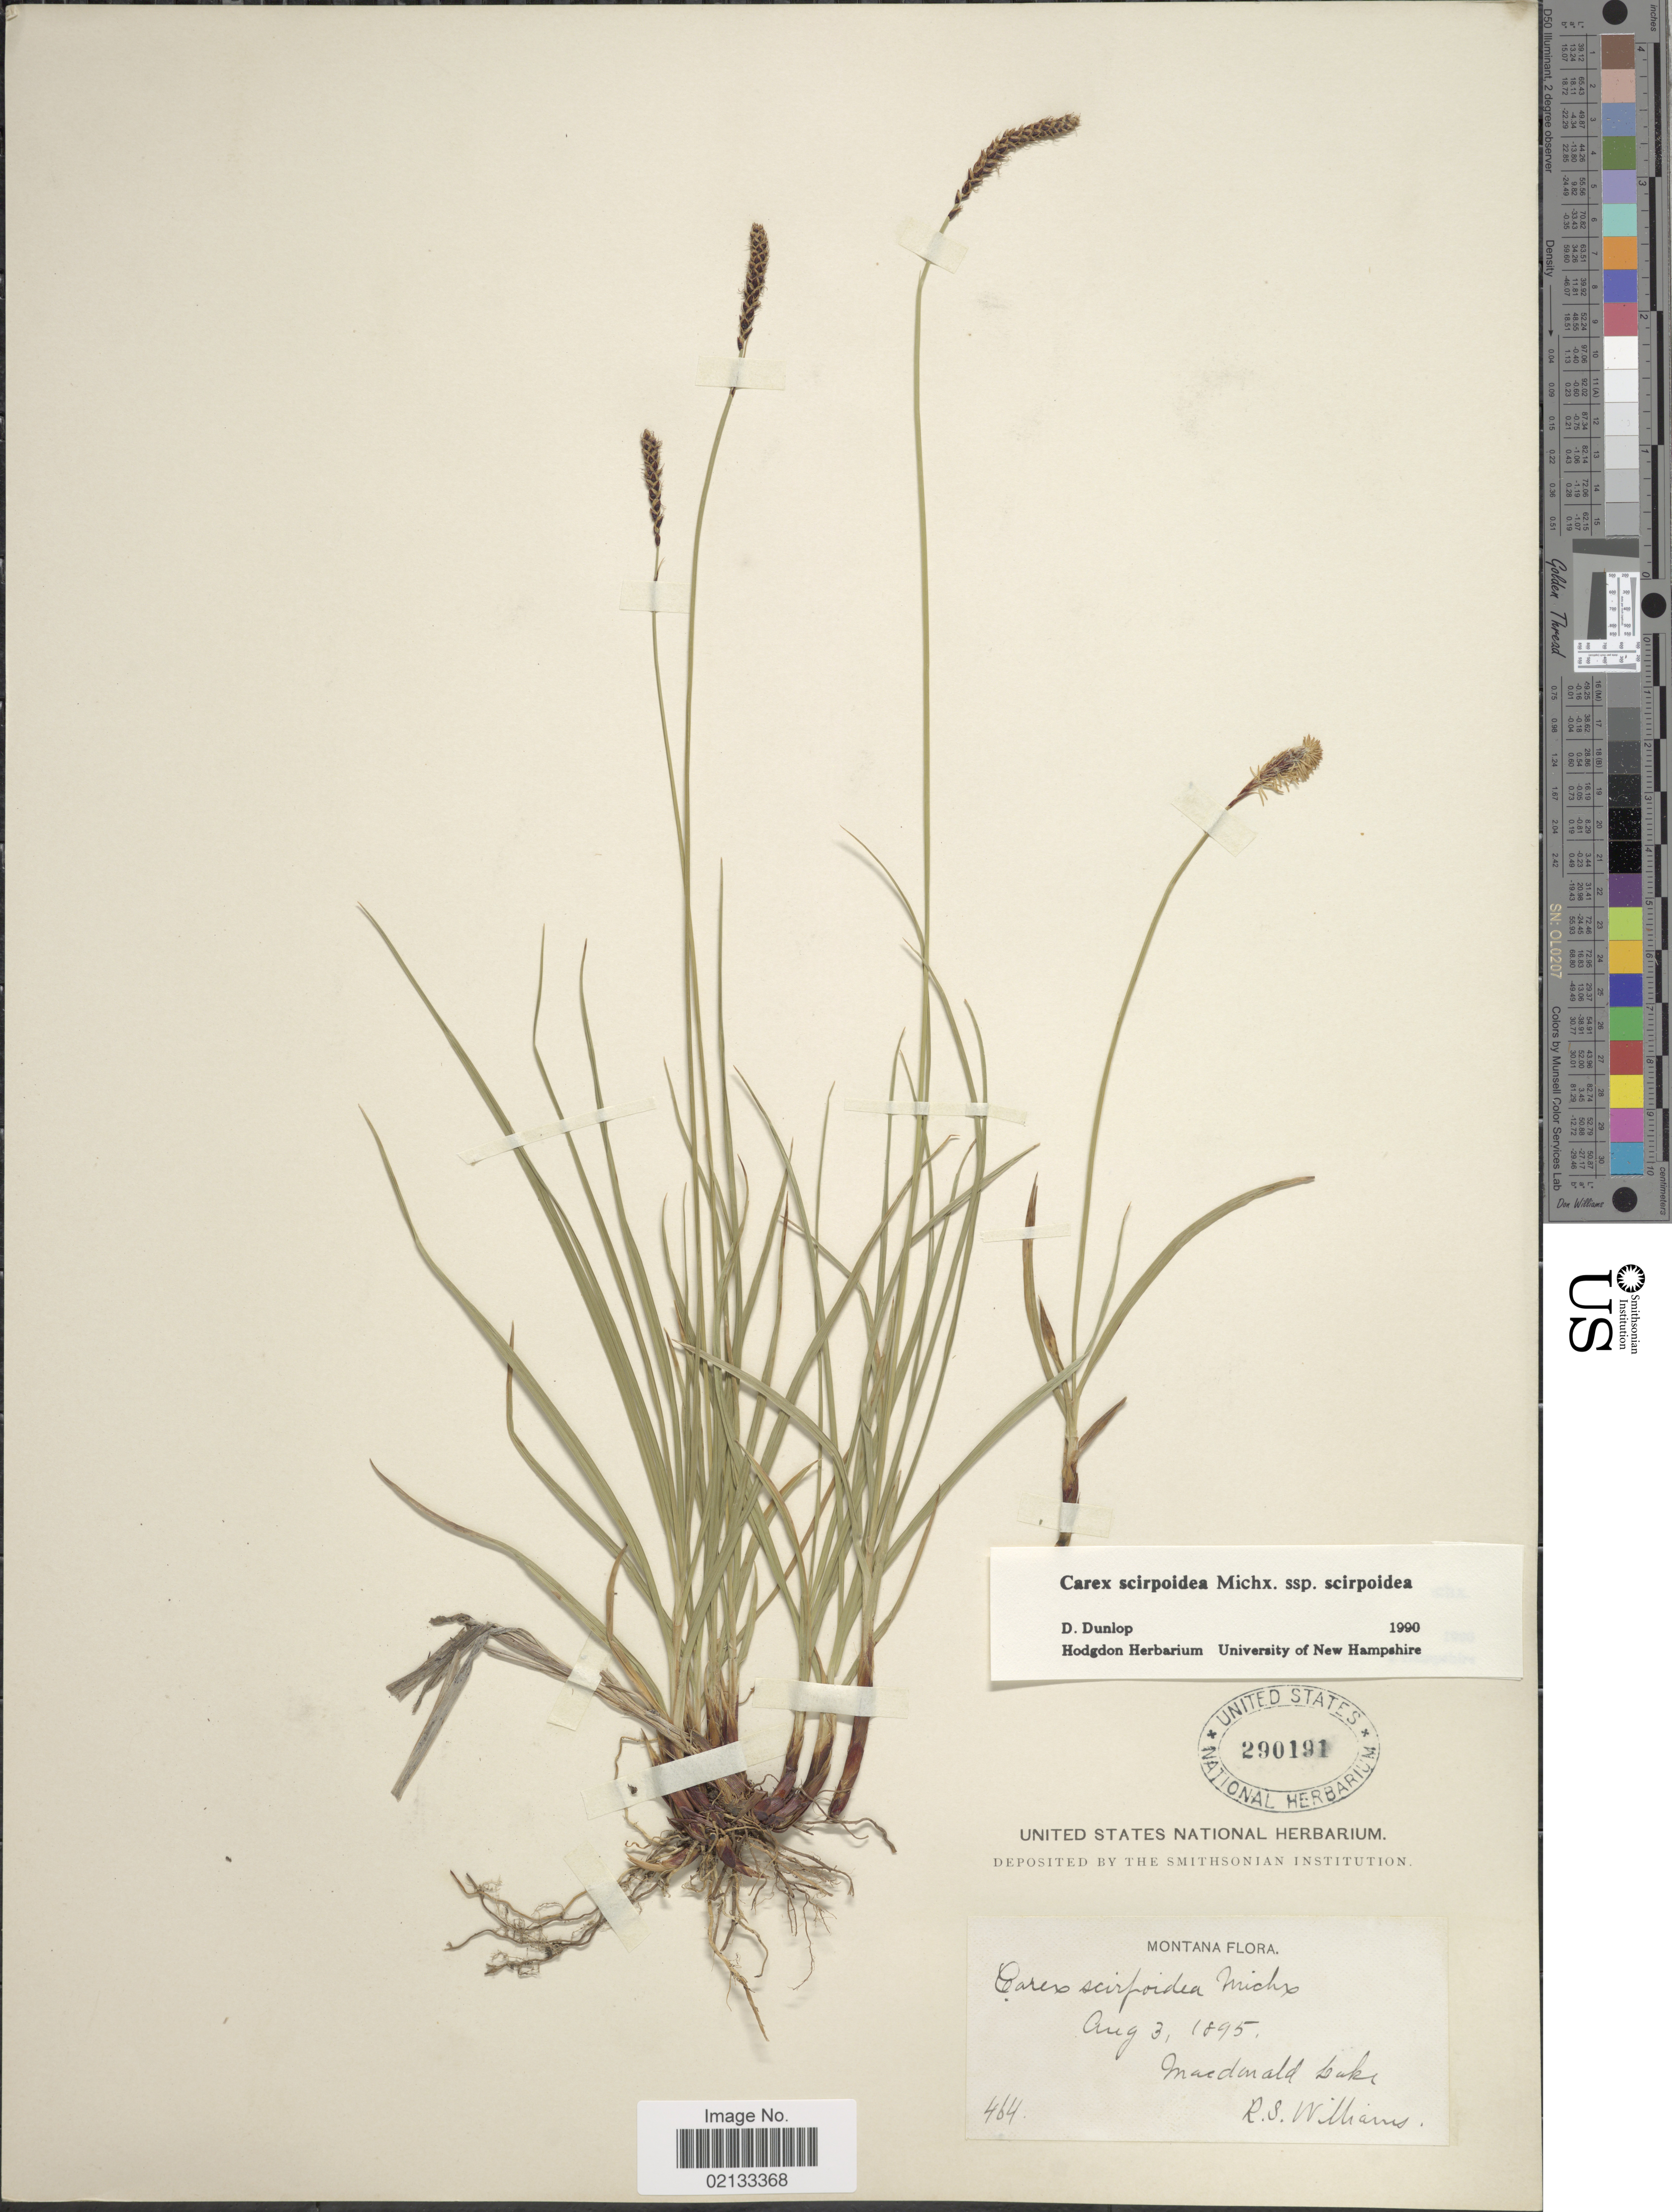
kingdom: Plantae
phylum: Tracheophyta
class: Liliopsida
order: Poales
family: Cyperaceae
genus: Carex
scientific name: Carex scirpoidea subsp. scirpoidea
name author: Michx.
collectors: R. S. Williams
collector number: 464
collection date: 1895-08-03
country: United States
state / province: Montana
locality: Macdonald Lake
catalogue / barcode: US 290191